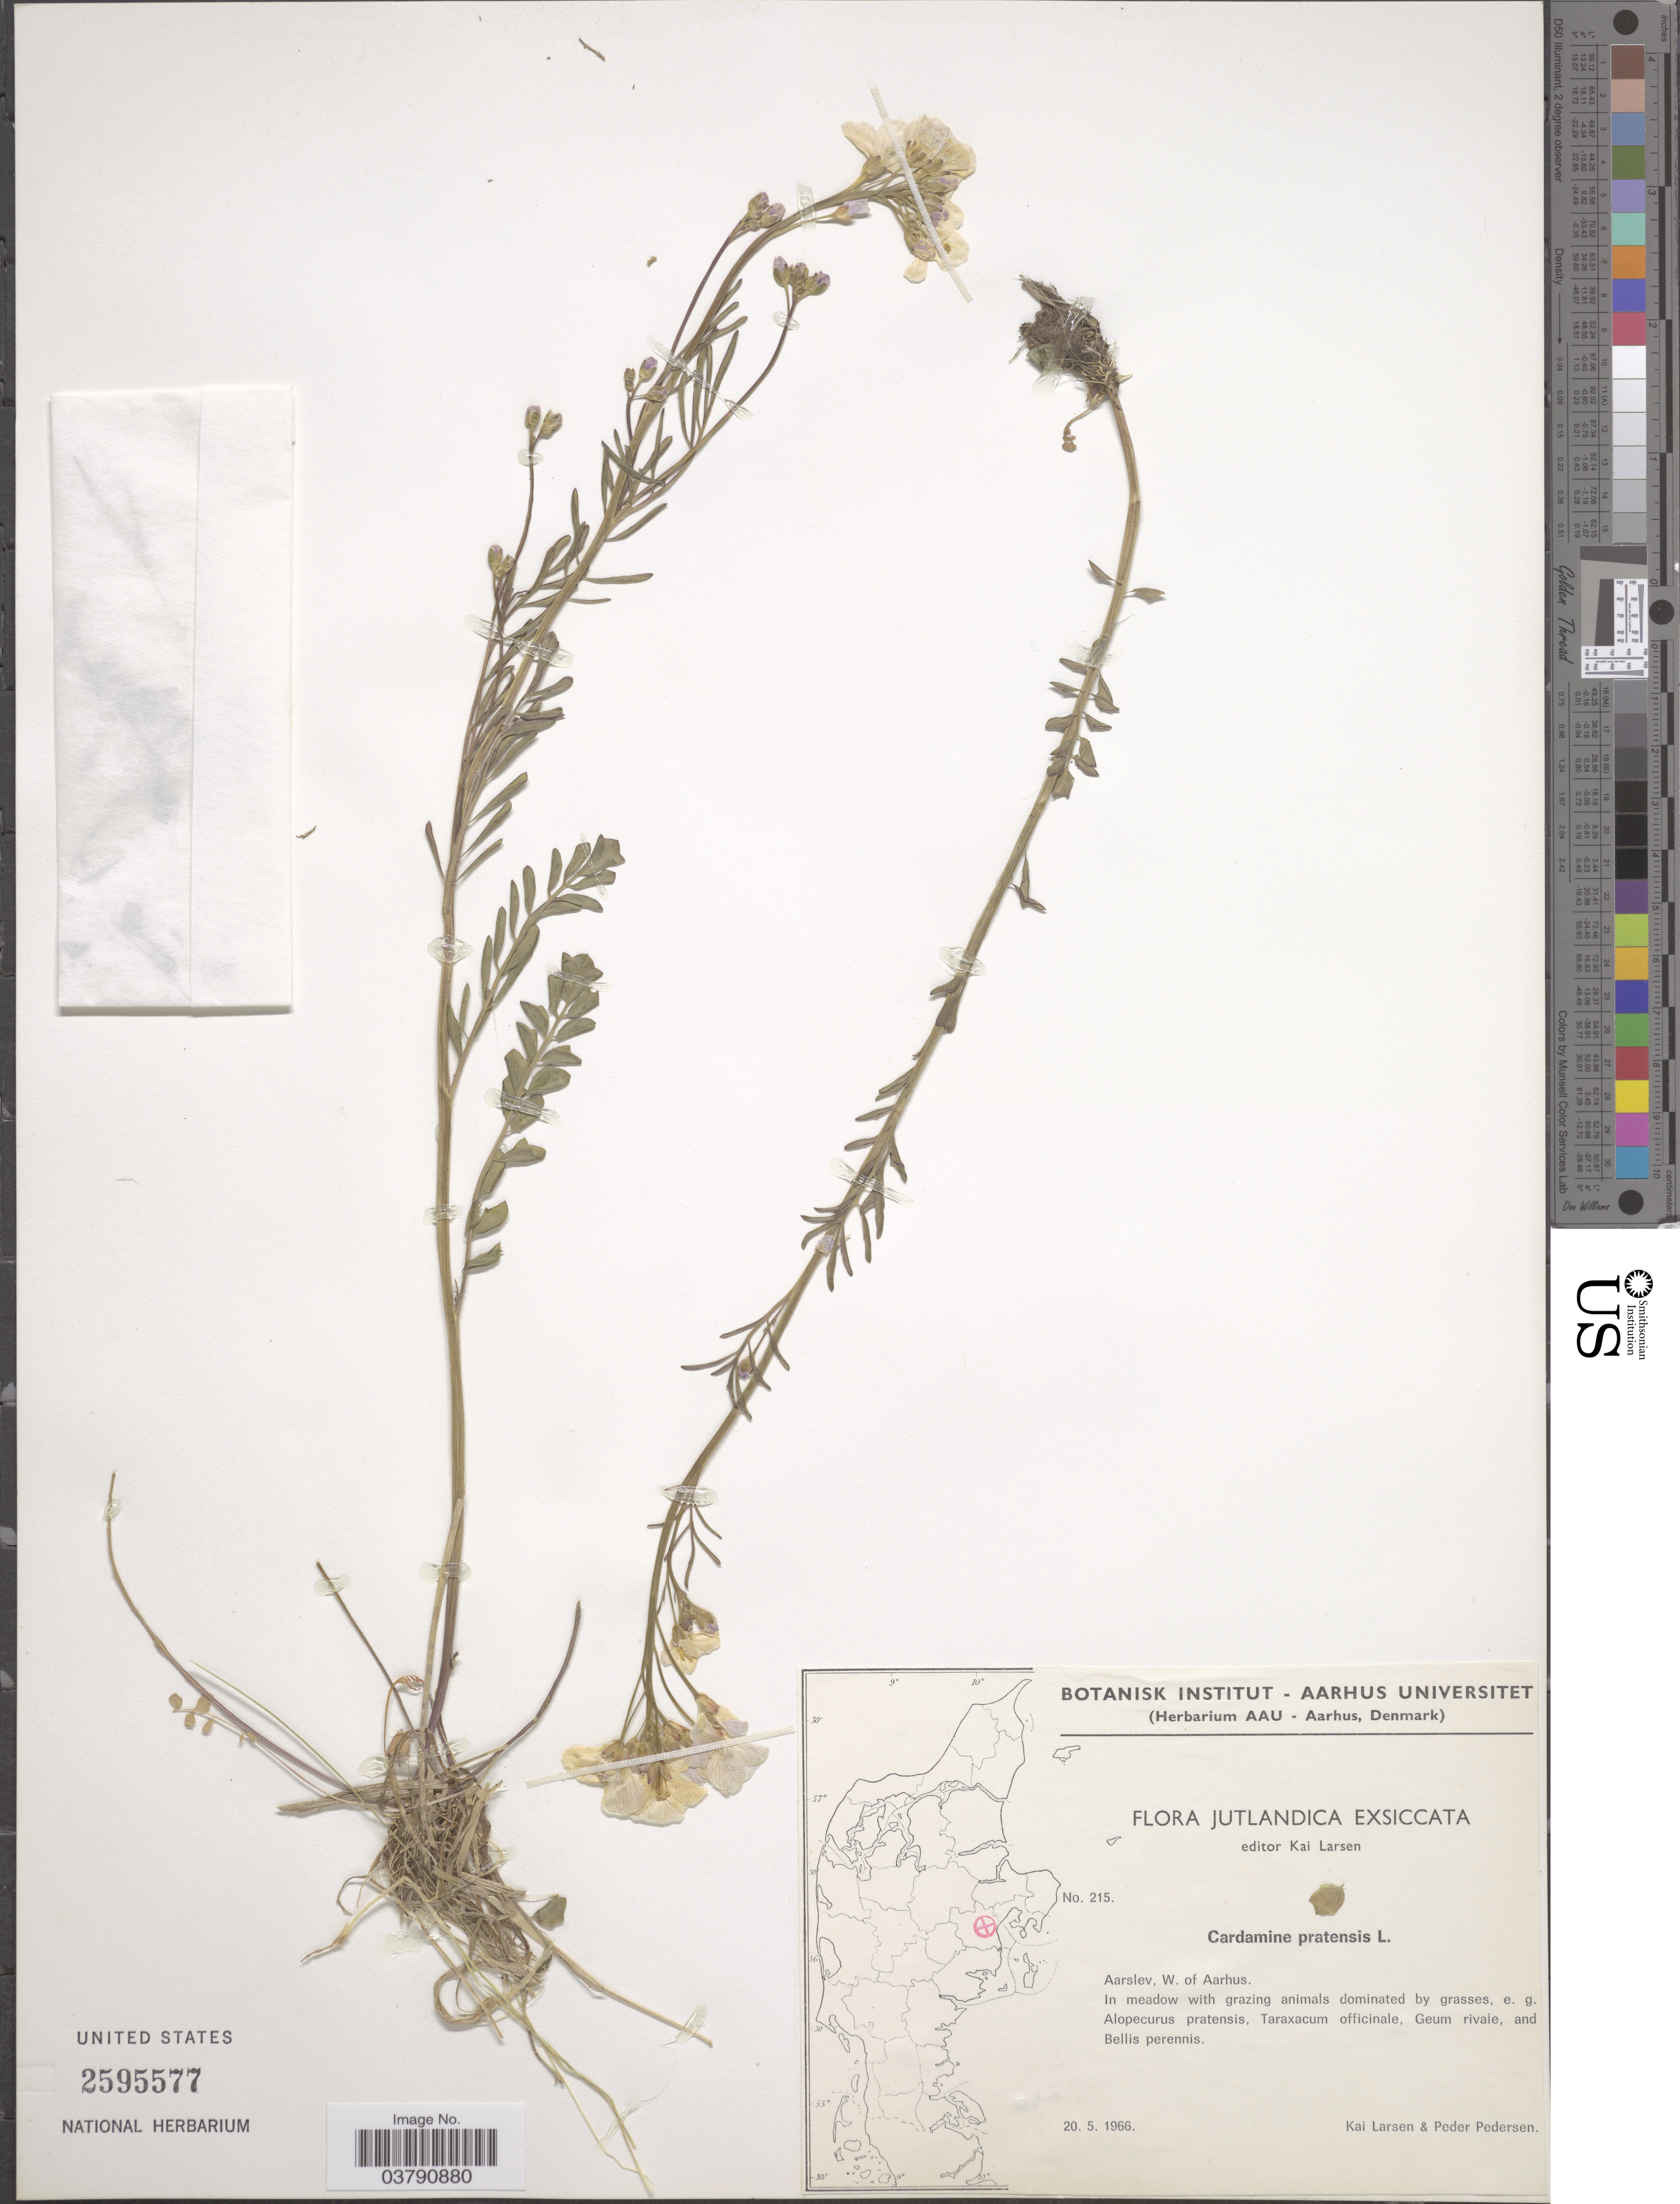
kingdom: Plantae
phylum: Tracheophyta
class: Magnoliopsida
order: Brassicales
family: Brassicaceae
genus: Cardamine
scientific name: Cardamine pratensis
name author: L.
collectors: K. Larsen & P. Pedersen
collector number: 215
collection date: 1966-05-20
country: Denmark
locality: Aarslev, W. of Aarhus.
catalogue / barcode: US 2595577